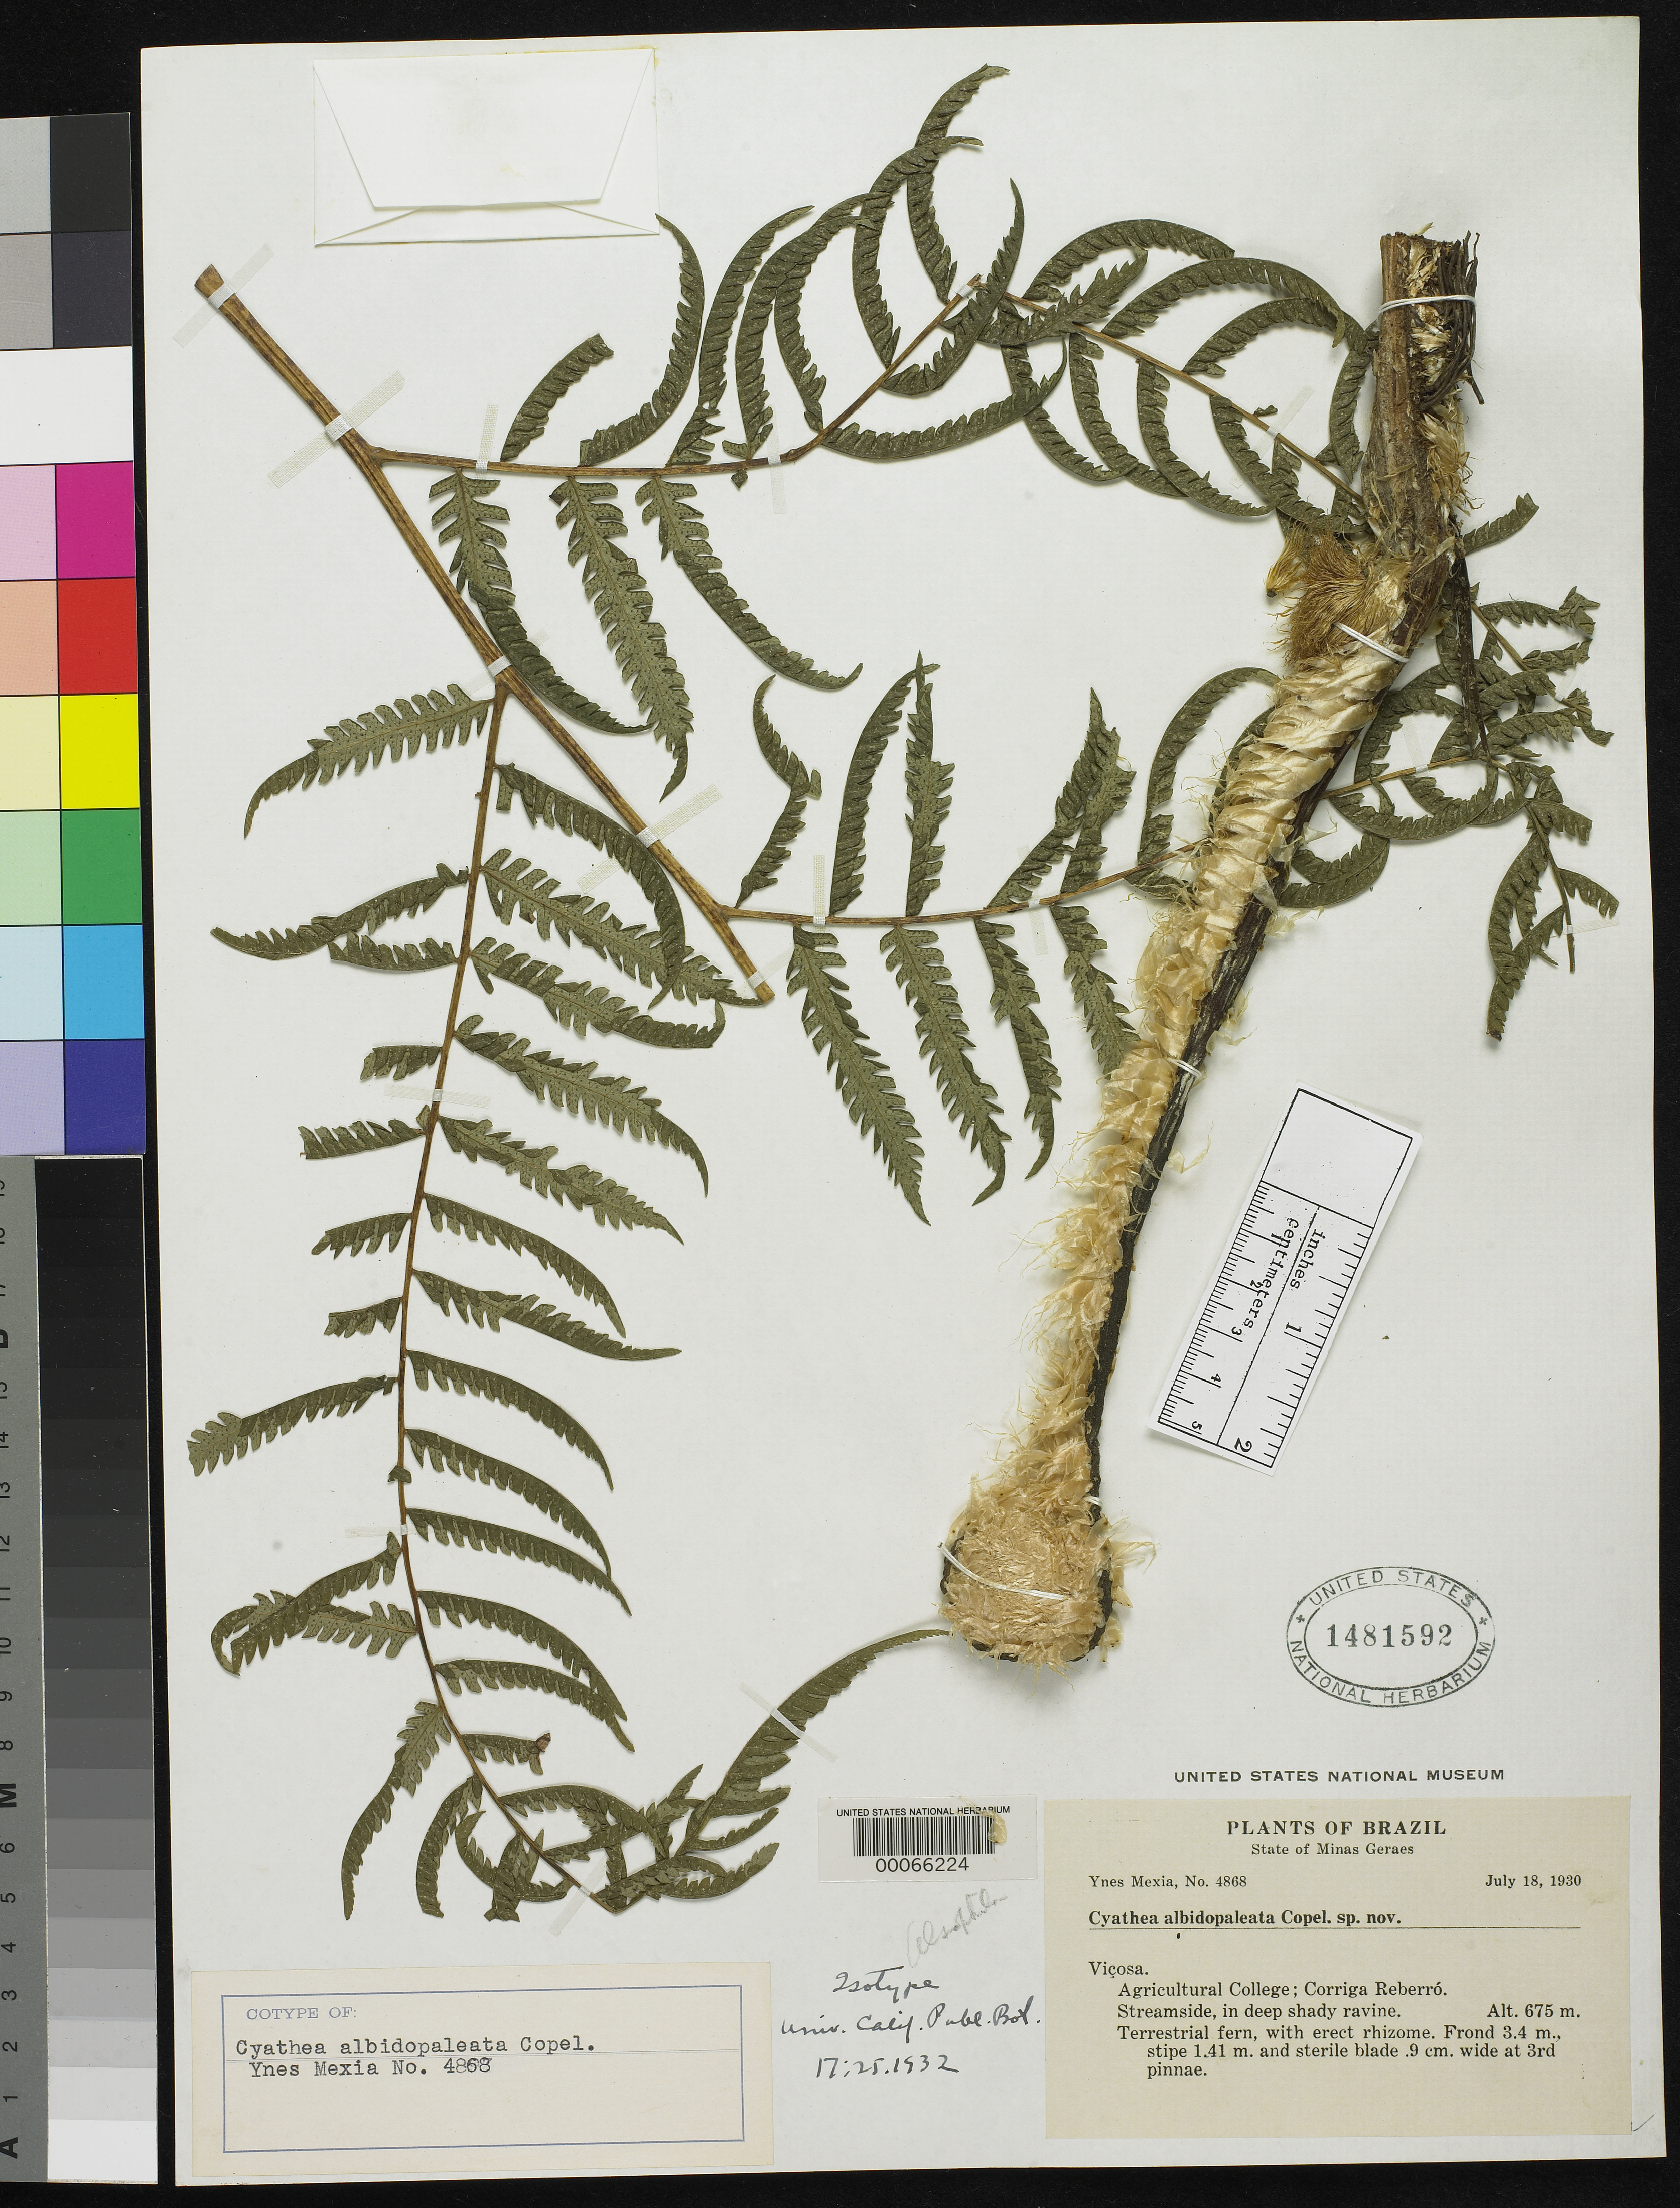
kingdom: Plantae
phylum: Tracheophyta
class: Polypodiopsida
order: Cyatheales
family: Cyatheaceae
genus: Cyathea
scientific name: Cyathea albidopaleata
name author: Copel.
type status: Isotype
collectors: Y. Mexia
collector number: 4868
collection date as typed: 18 Jul 1930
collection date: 1930-07-18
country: Brazil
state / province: Minas Gerais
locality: Vicosa.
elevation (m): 675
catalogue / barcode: US 1481592